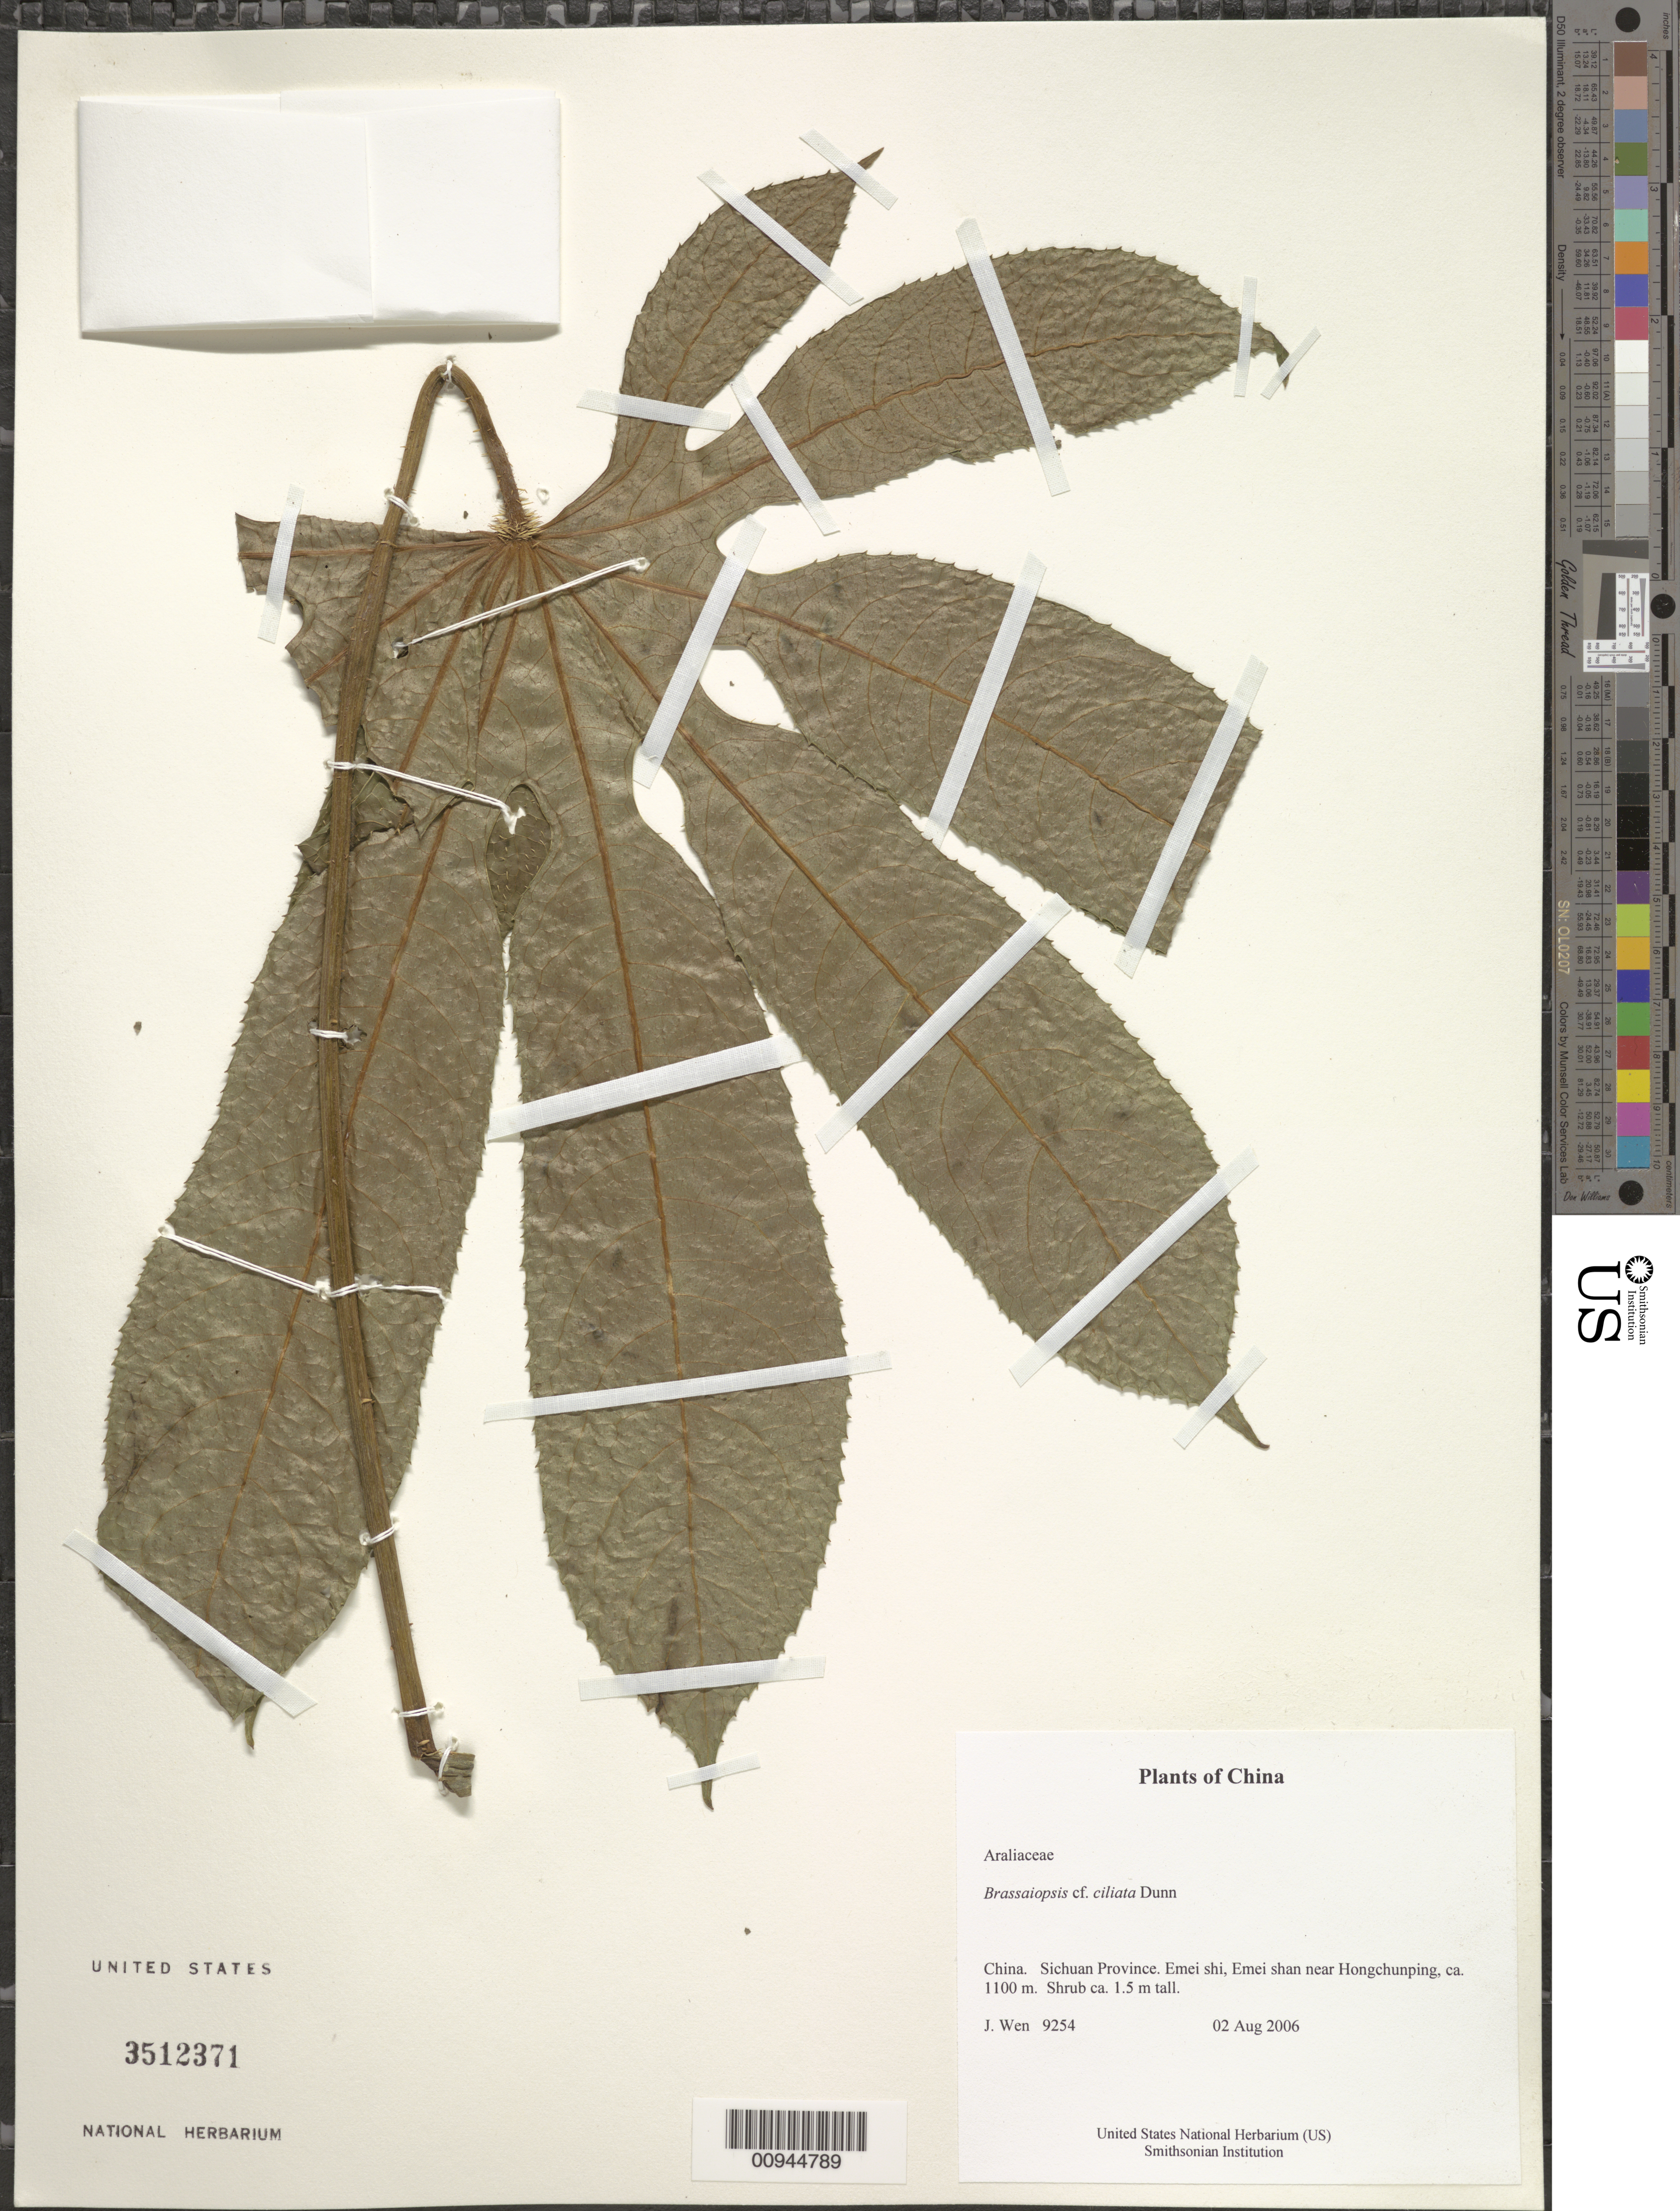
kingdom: Plantae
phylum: Tracheophyta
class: Magnoliopsida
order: Apiales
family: Araliaceae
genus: Brassaiopsis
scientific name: Brassaiopsis ciliata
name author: Dunn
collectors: J. Wen & S. Wu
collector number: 9254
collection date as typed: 02 Aug 2006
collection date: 2006-08-02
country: China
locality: Sichuan Province. Emei shi, Emei shan near Hongchunping, ca 1100m.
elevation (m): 400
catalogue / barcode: US 3512371